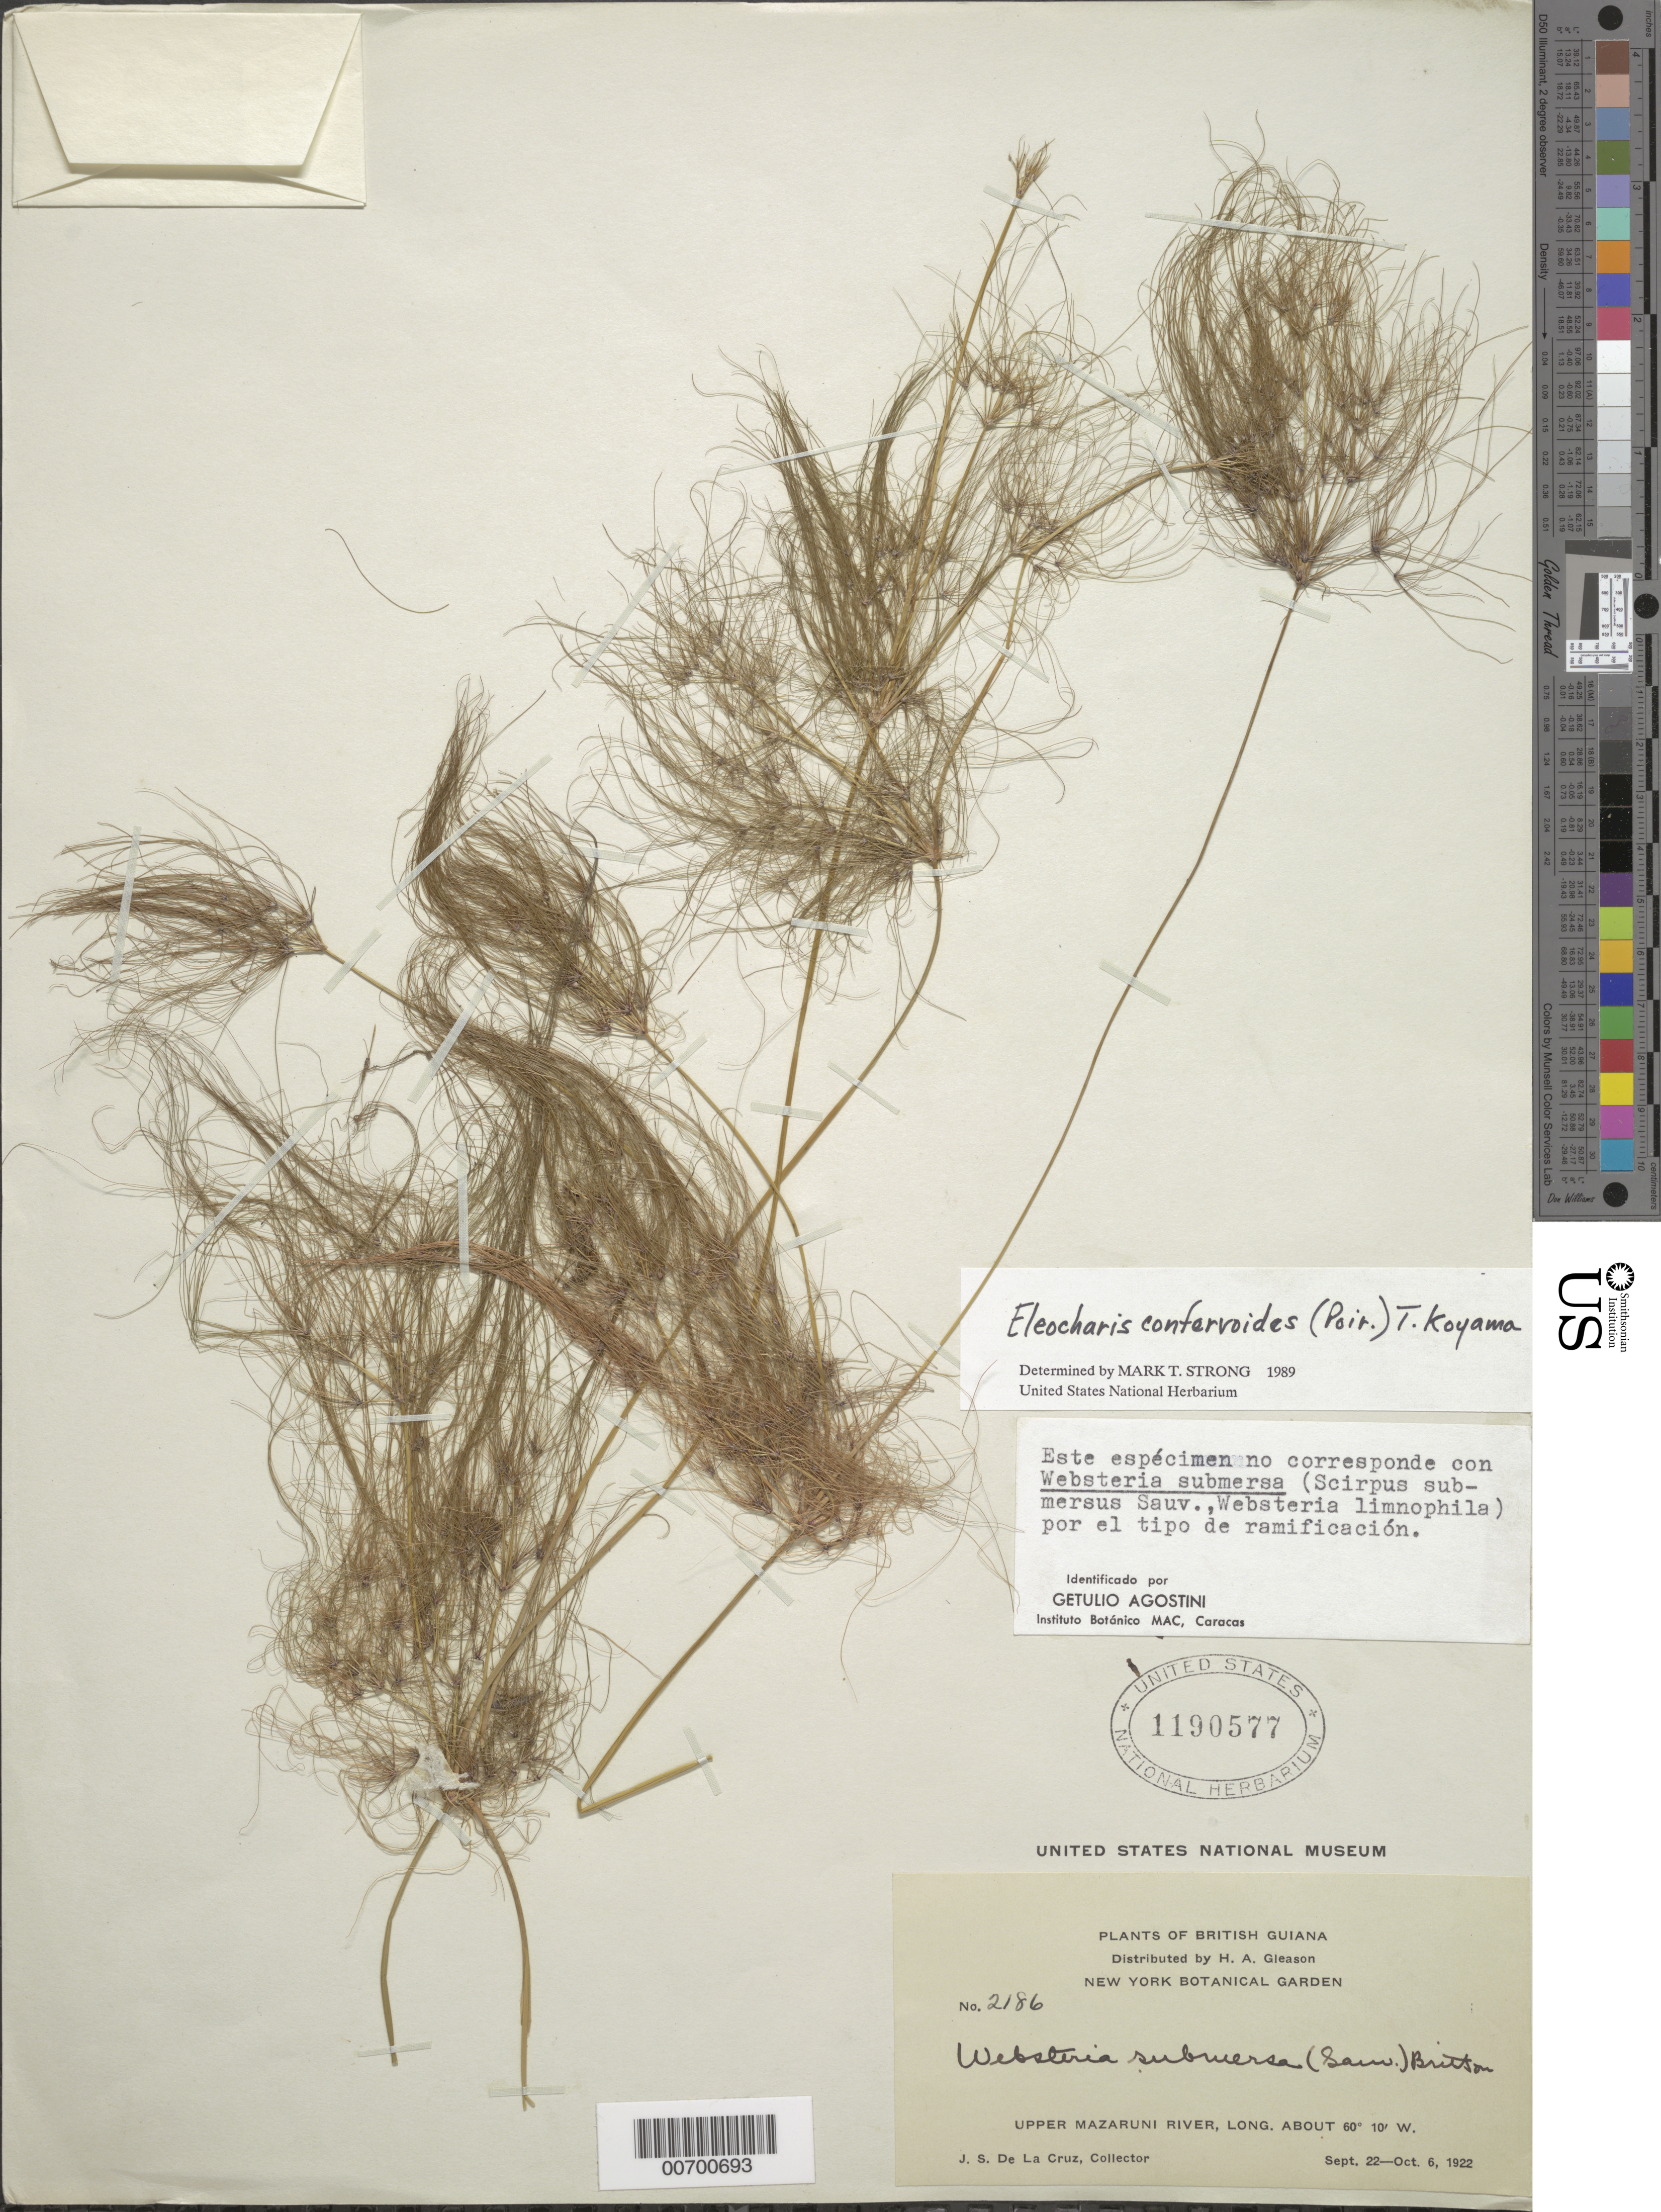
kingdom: Plantae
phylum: Tracheophyta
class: Liliopsida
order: Poales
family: Cyperaceae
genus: Eleocharis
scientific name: Eleocharis confervoides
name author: (Poir.) Steud.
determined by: Strong, M. T., (US), Smithsonian Institution - National Museum of Natural History (UNITED STATES)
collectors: J. S. de la Cruz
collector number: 2186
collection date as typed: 22-Sep-22 to 6-Oct-22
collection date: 1922-09-22/1922-10-06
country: Guyana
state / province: Cuyuni-Mazaruni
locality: Upper Mazaruni R.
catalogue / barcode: US 1190577